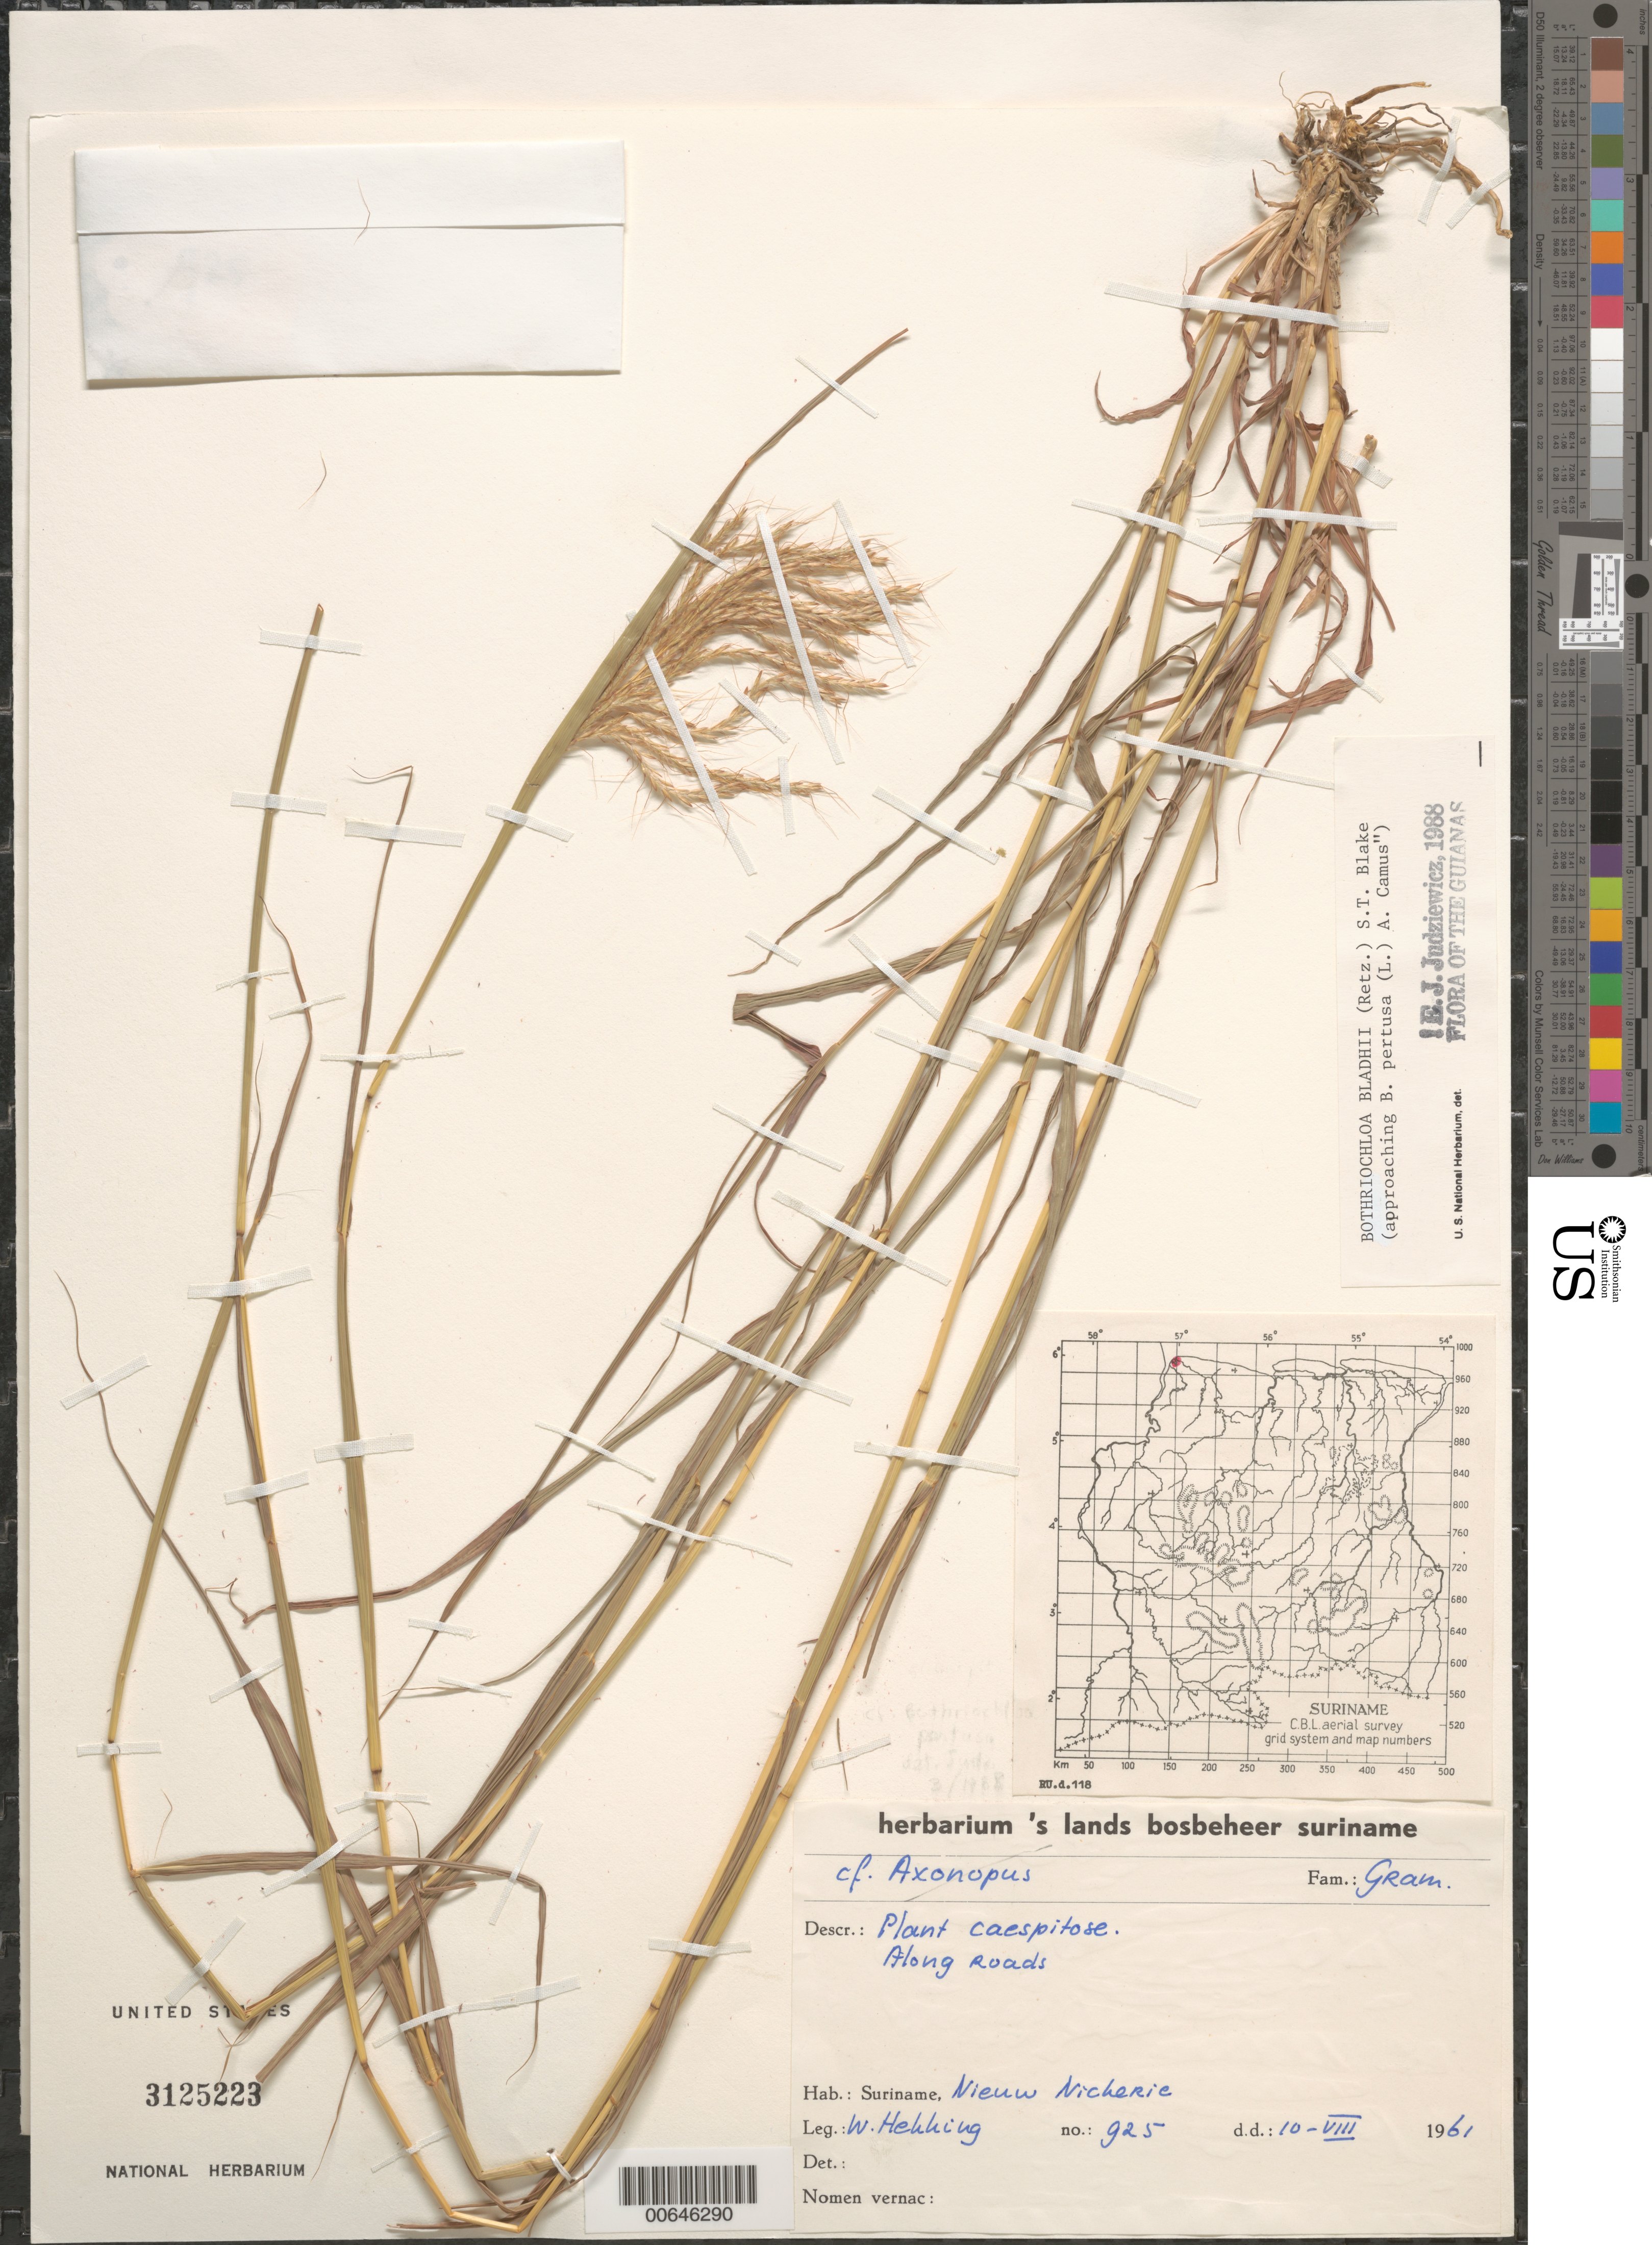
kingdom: Plantae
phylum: Tracheophyta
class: Liliopsida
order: Poales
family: Poaceae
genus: Bothriochloa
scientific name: Bothriochloa bladhii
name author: (Retz.) S.T. Blake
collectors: W. H. A. Hekking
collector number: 925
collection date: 1961-08-10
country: Suriname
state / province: Nickerie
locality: Nieuw Nickerie.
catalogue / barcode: US 3125223